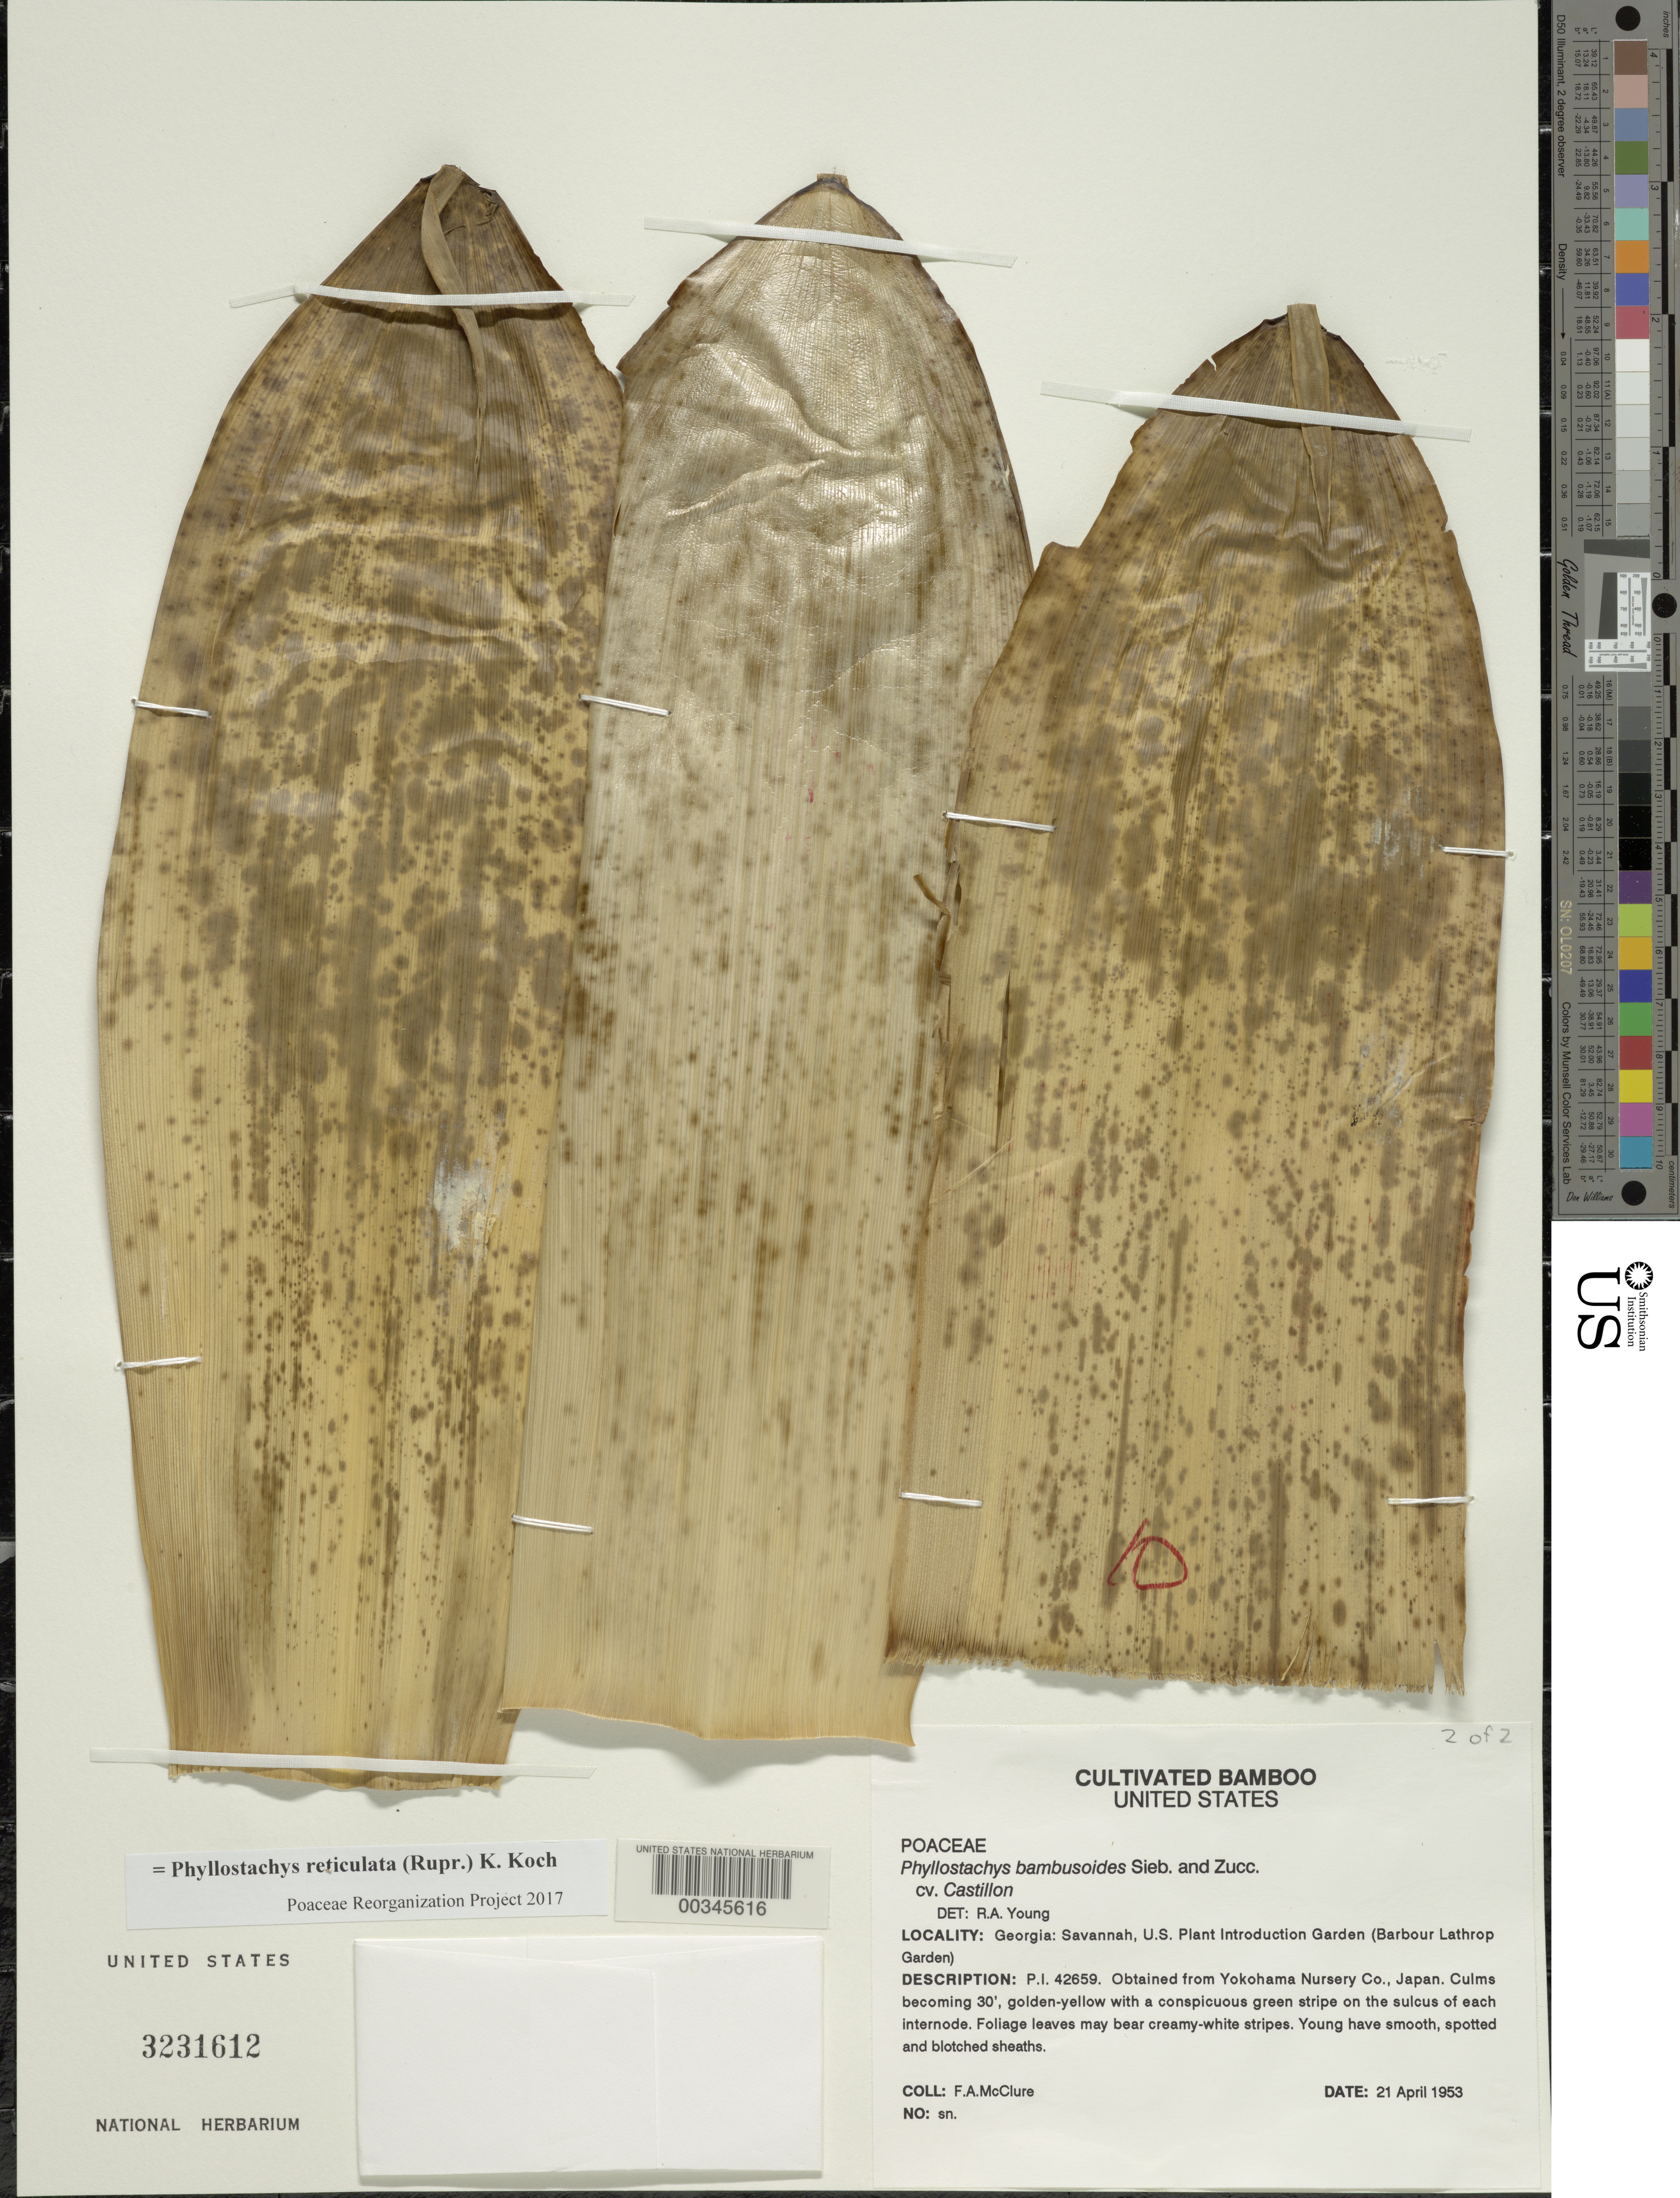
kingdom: Plantae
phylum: Tracheophyta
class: Liliopsida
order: Poales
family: Poaceae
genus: Phyllostachys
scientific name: Phyllostachys reticulata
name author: (Rupr.) K. Koch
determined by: Poaceae Reorganization Project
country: United States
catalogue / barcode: US 3231612